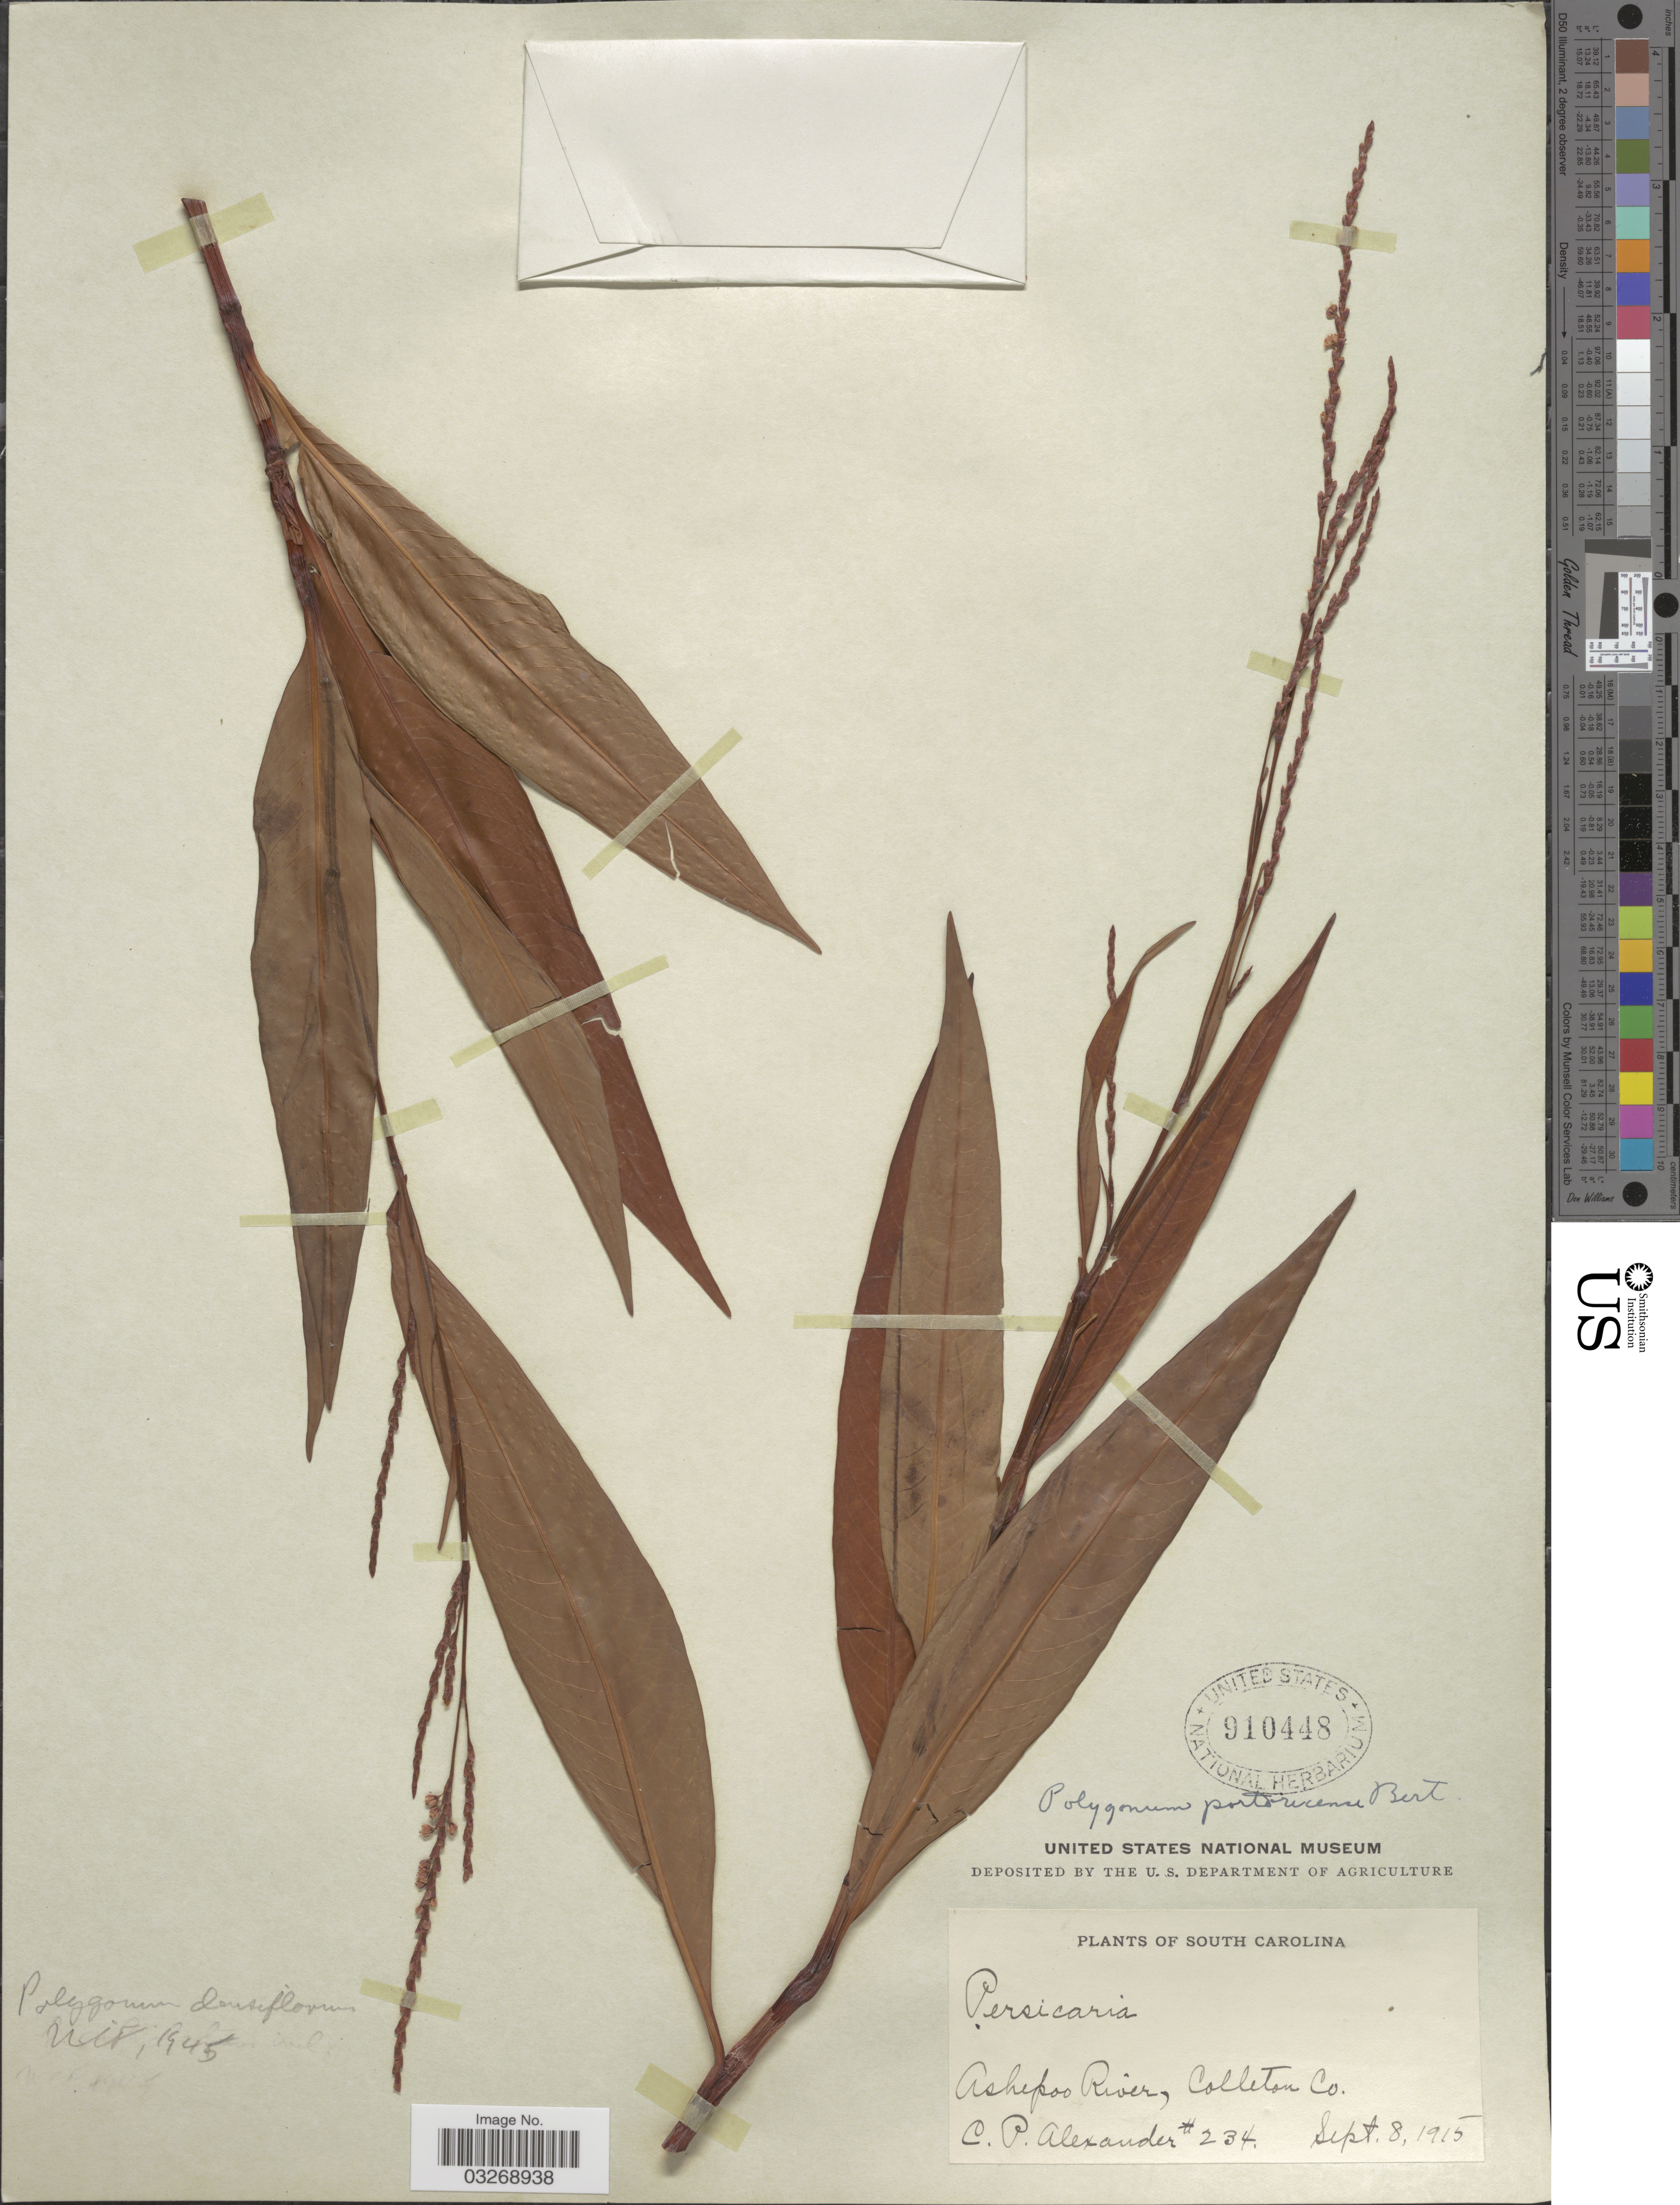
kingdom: Plantae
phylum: Tracheophyta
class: Magnoliopsida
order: Caryophyllales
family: Polygonaceae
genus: Persicaria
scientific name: Persicaria glabra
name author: (Willd.) M. Gómez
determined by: Atha, D. E.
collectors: C. P. Alexander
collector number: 234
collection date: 1915-09-08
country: United States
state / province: South Carolina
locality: Ashepoo River, Colleton Co.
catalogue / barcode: US 910448